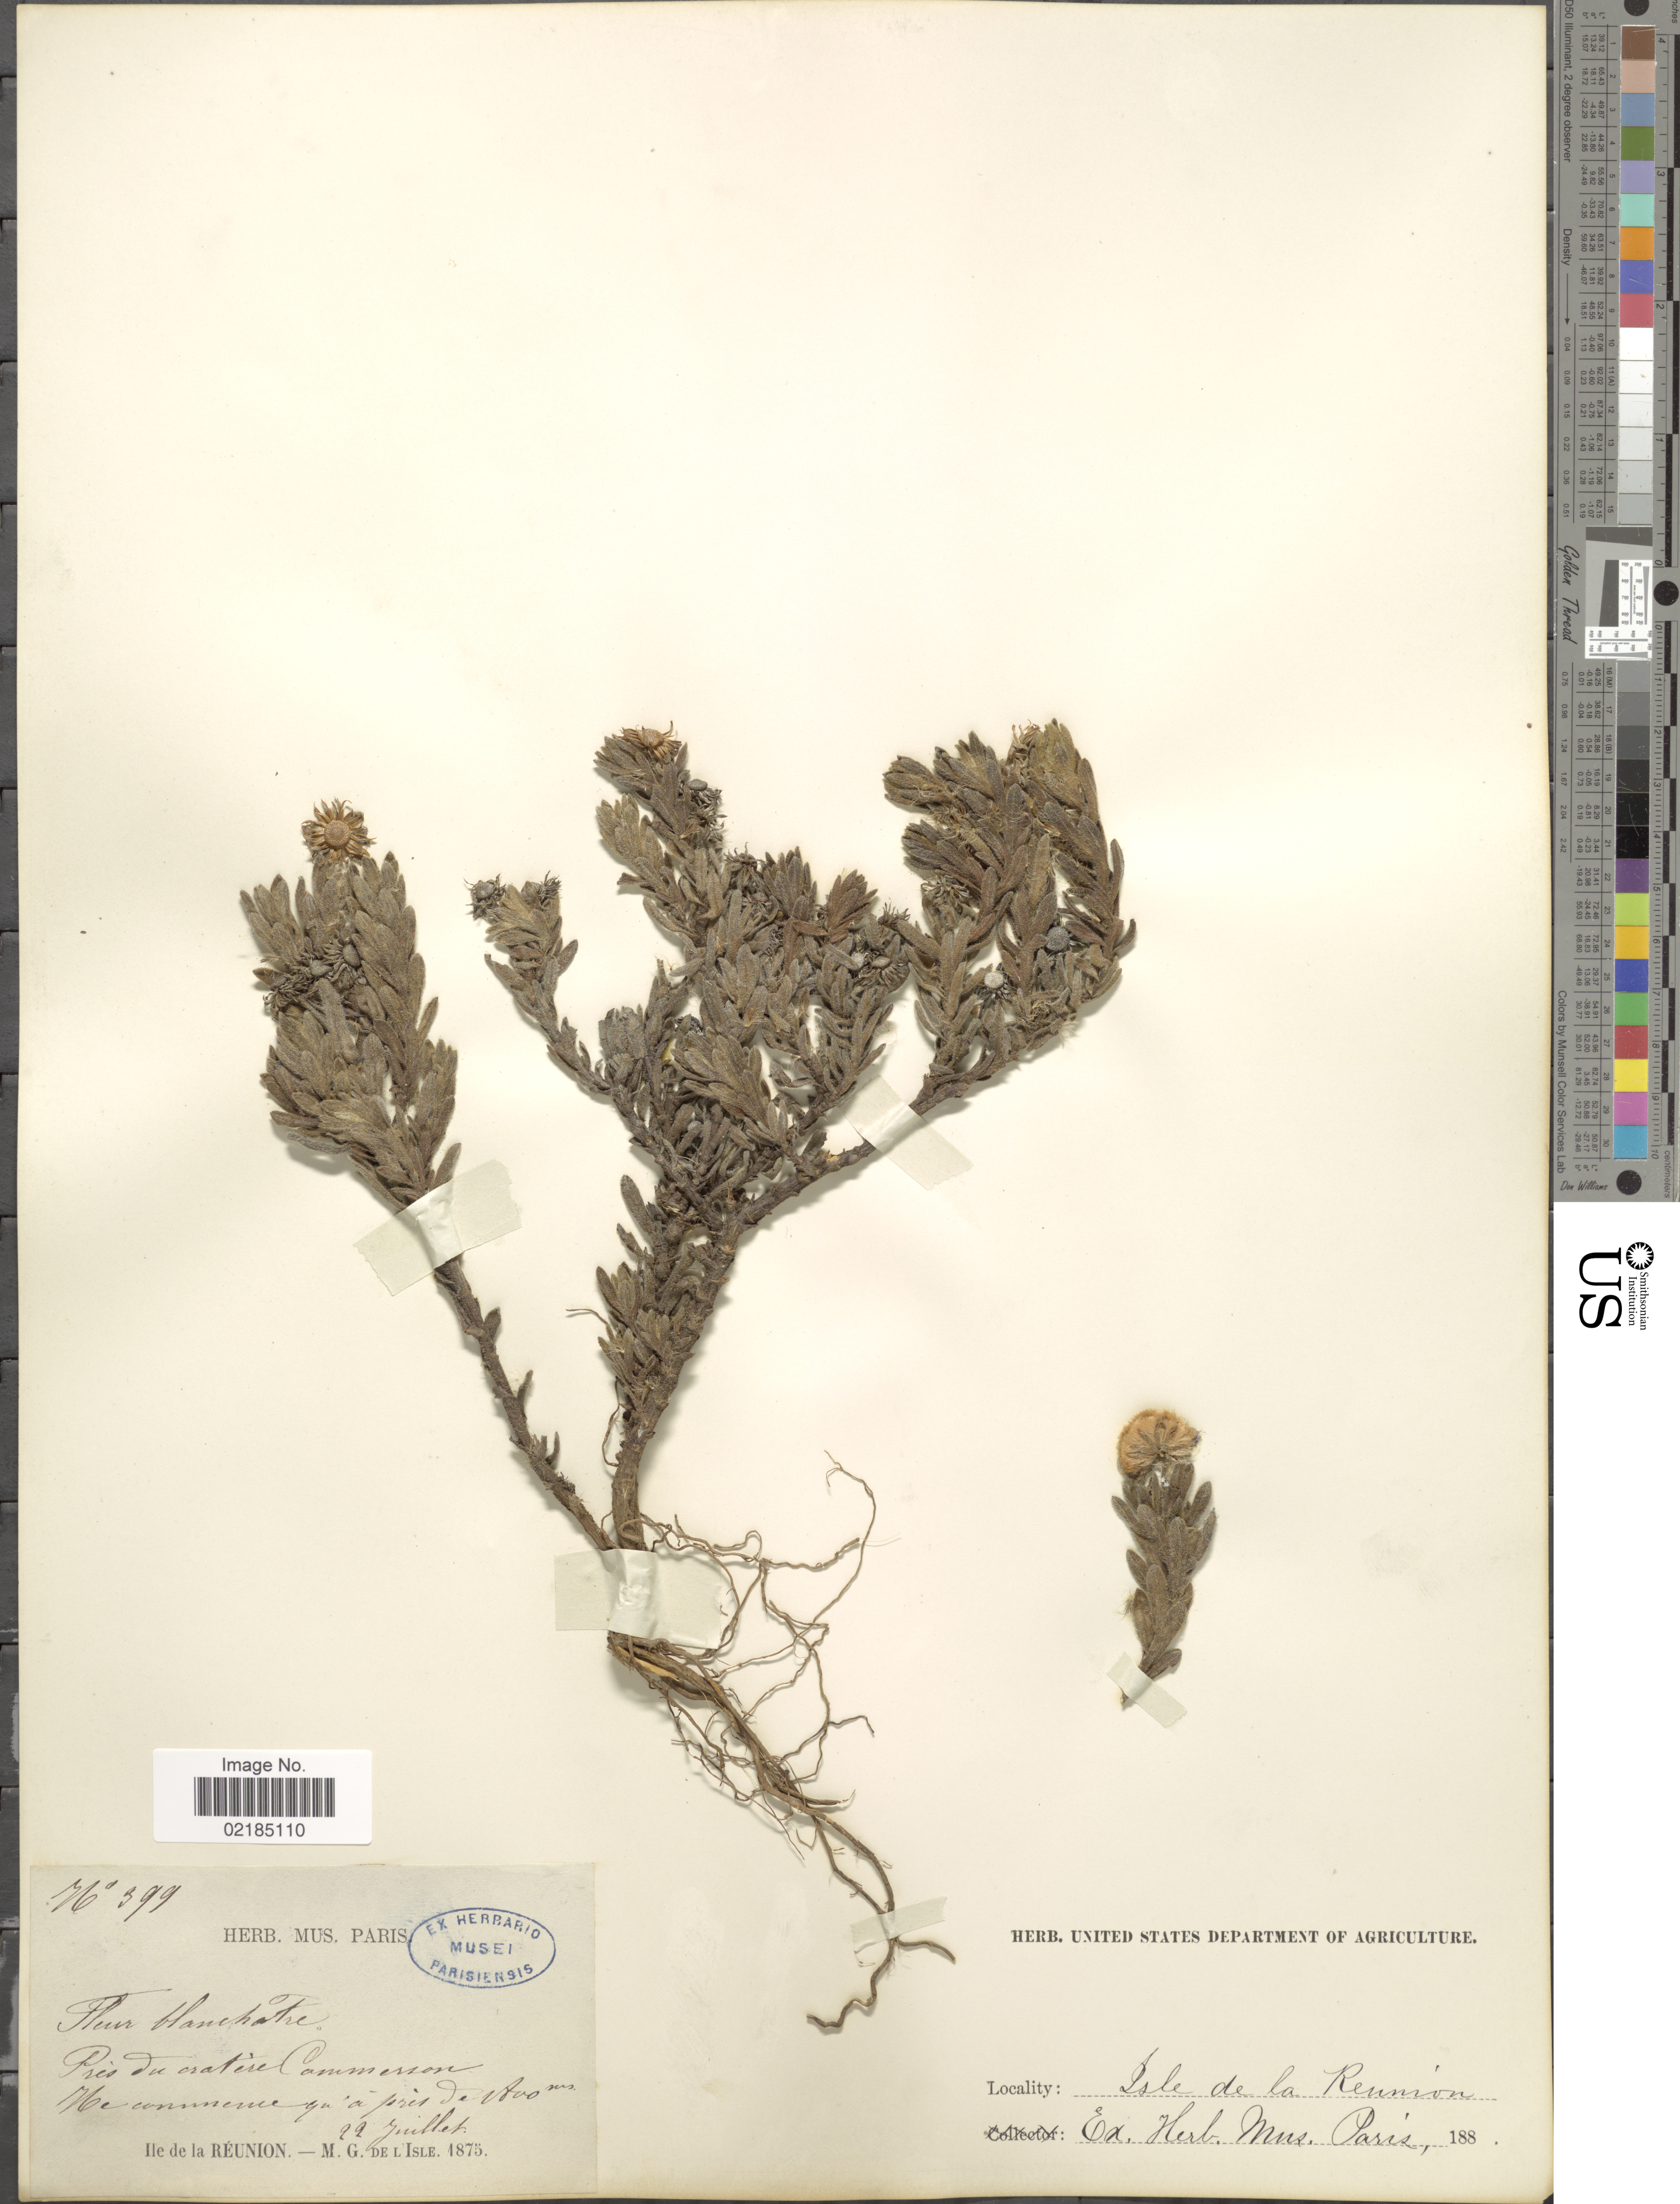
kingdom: Plantae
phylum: Tracheophyta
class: Magnoliopsida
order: Asterales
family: Asteraceae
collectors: M. L'Isle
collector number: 399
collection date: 1875-07-22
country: Reunion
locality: Rio du oratère Cammerron, Ile [illegible text] a près.[interpreted]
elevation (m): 1600